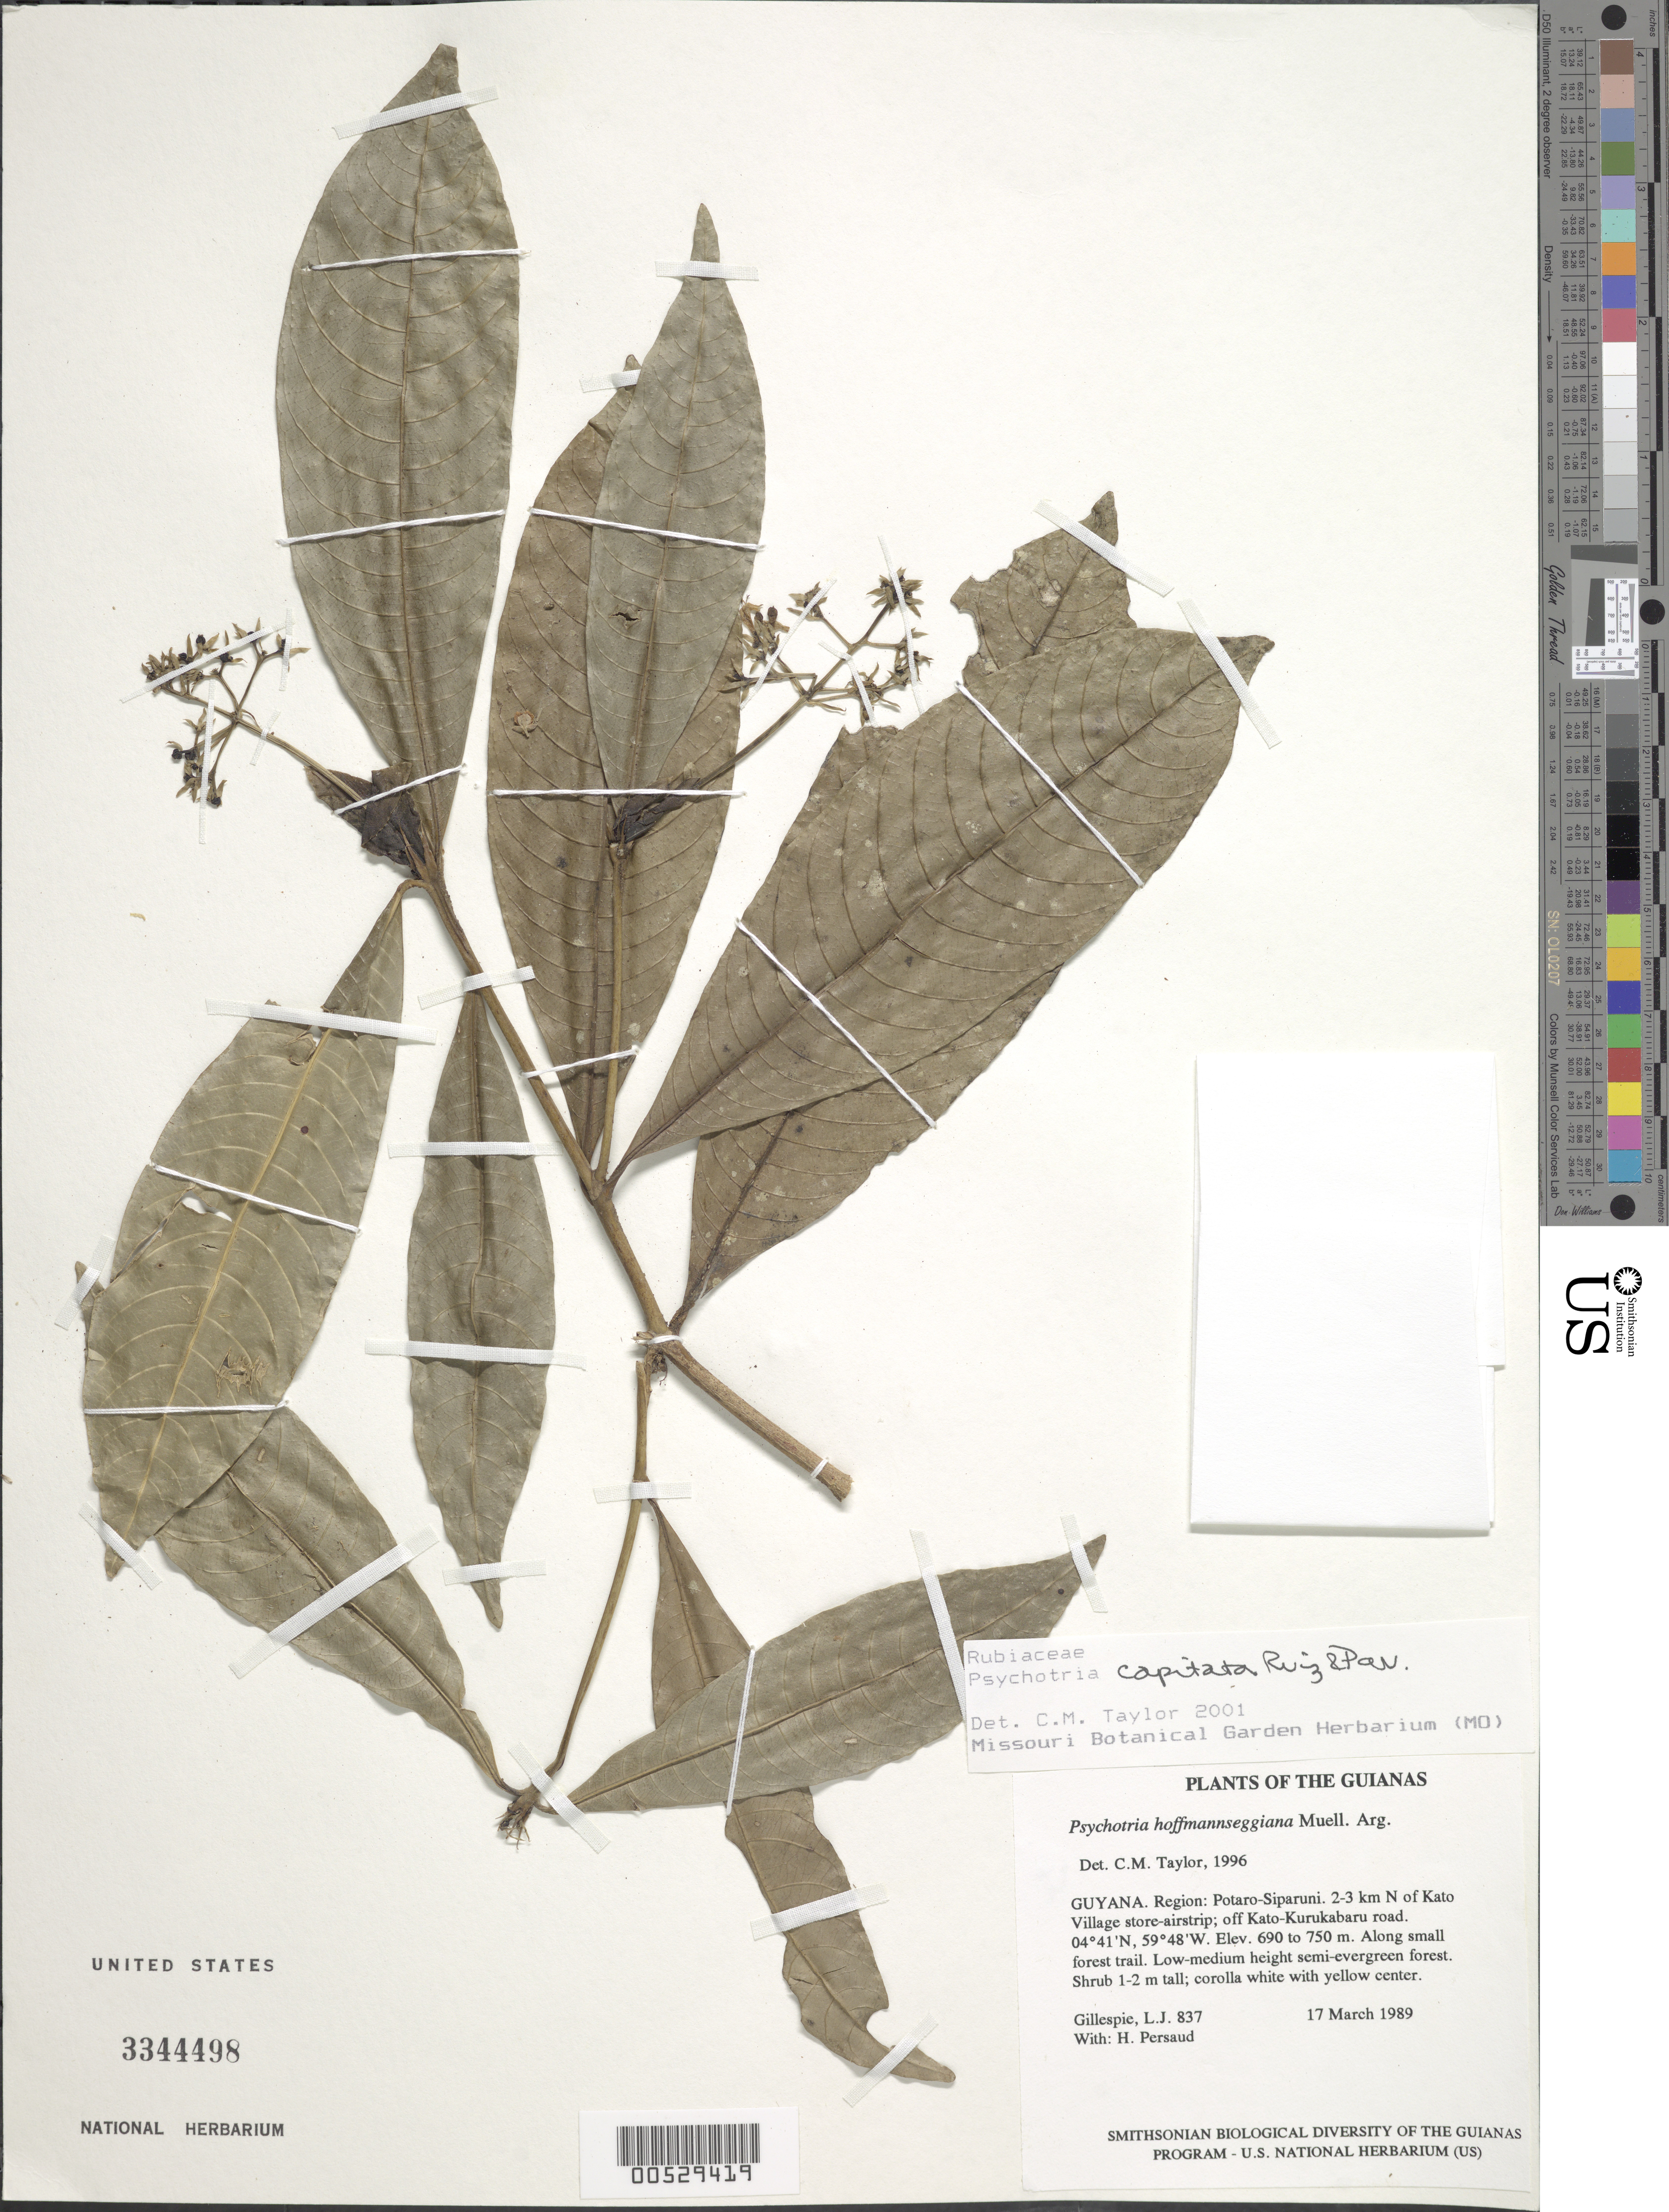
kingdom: Plantae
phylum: Tracheophyta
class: Magnoliopsida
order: Gentianales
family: Rubiaceae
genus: Palicourea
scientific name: Palicourea violacea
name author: (Aubl.) A. Rich.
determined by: Kirkbride, J. H., Jr.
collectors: L. J. Gillespie & H. Persaud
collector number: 837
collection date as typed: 17 March 1989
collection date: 1989-03-17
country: Guyana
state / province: Potaro-Siparuni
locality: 2-3 km N of Kato Village store-airstrip; off Kato-Kurukabaru road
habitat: Along small forest trail. Low-medium height semi-evergreen forest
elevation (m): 690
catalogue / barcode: US 3344498